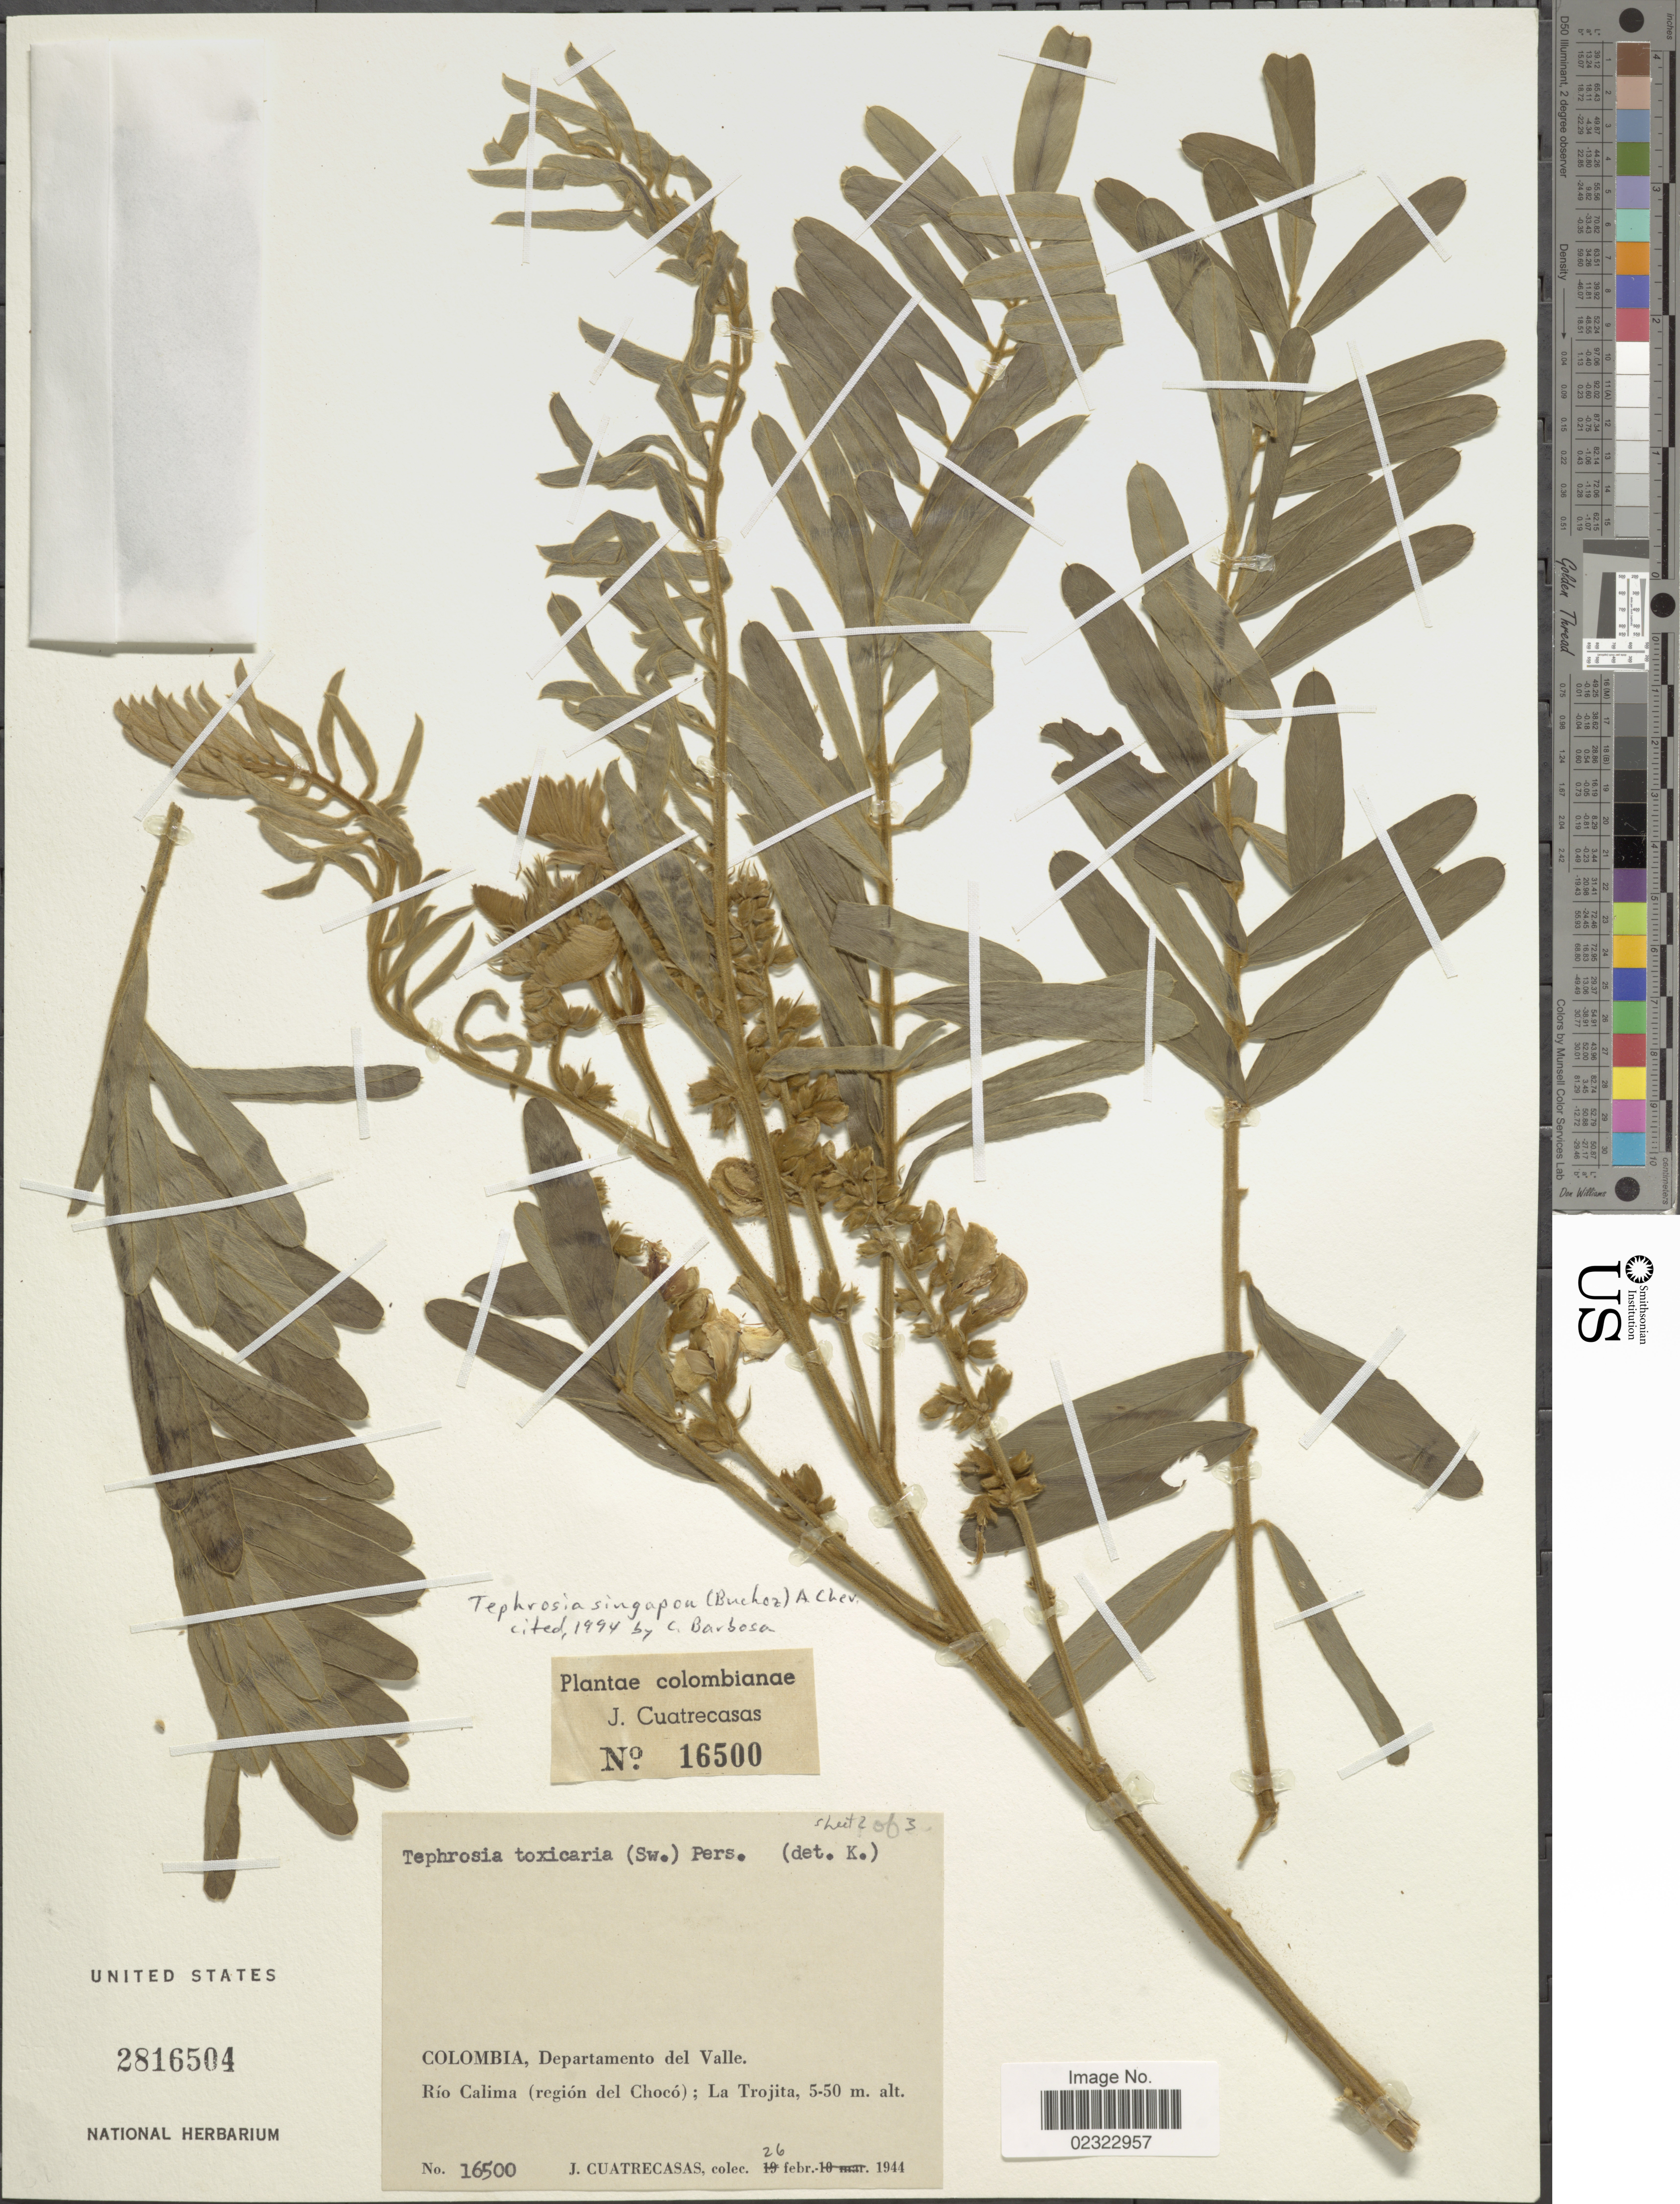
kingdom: Plantae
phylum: Tracheophyta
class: Magnoliopsida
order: Fabales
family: Fabaceae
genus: Tephrosia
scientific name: Tephrosia sinapou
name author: (Buc'hoz) A. Chev.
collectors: J. Cuatrecasas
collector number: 16500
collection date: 1944-02-26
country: Colombia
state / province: Valle del Cauca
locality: Colombia, Departamento del Valle, Rio Calima (Region del Choco): La Trojita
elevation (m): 5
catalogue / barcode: US 2816504